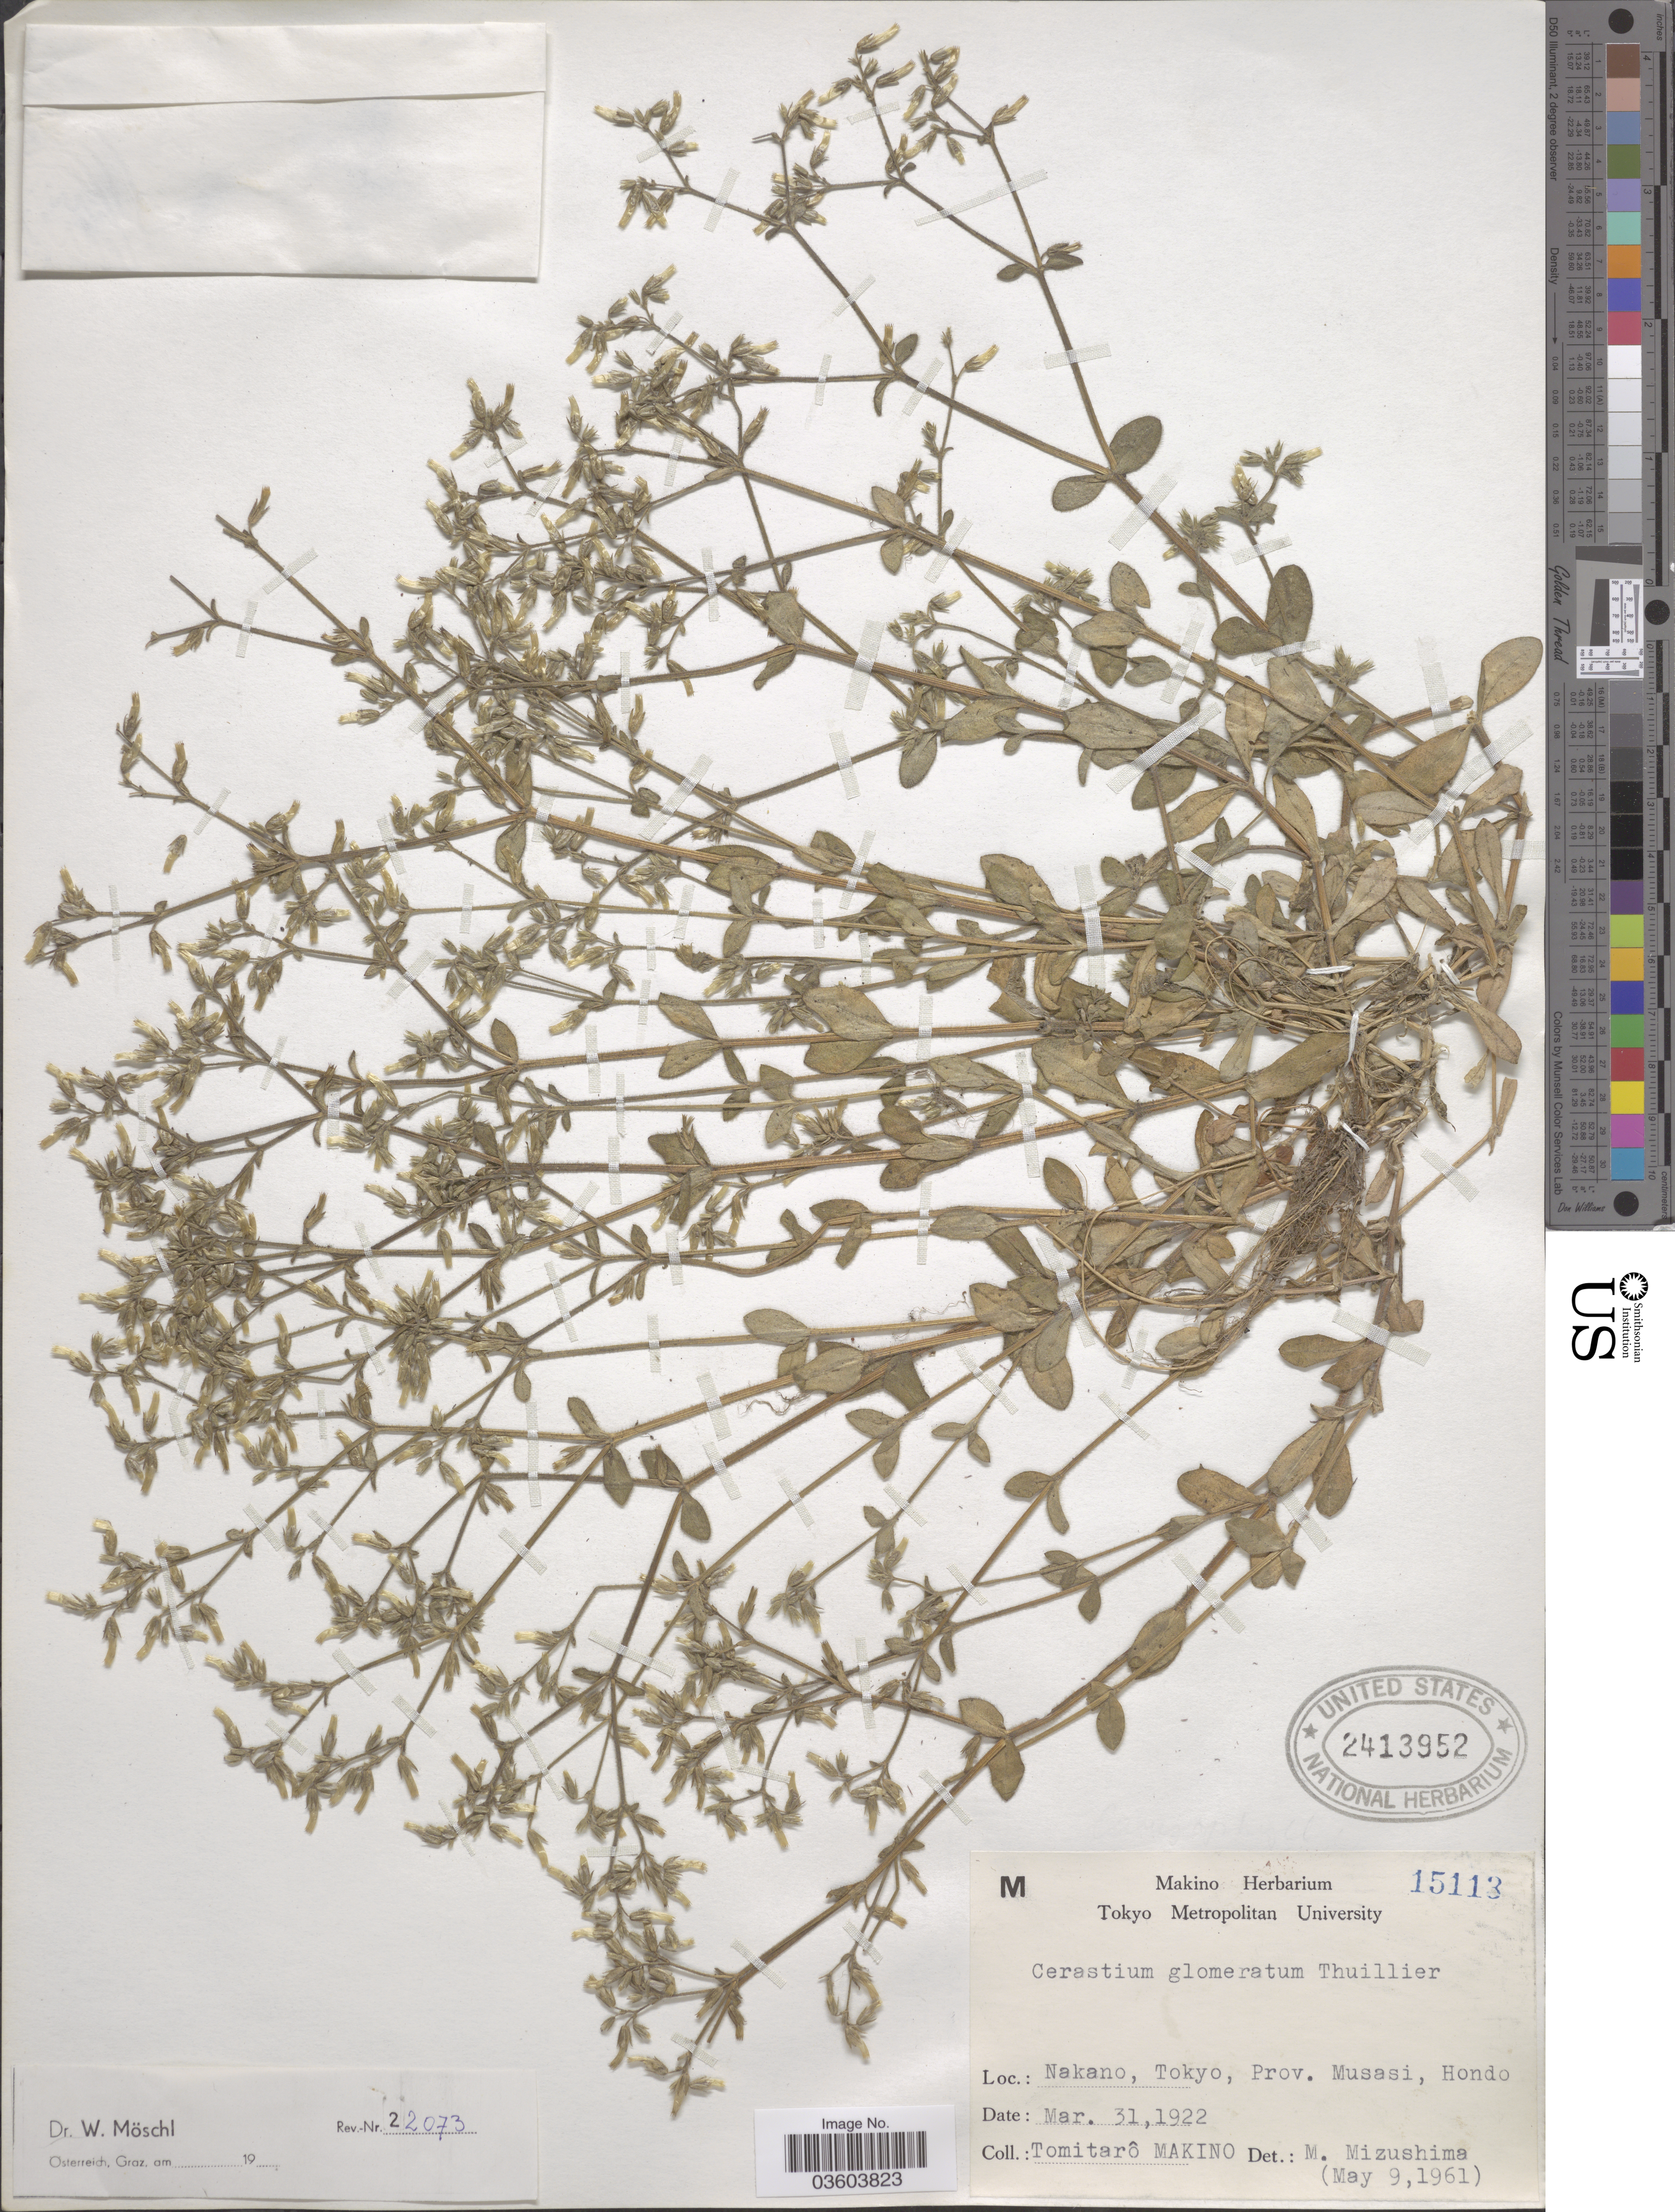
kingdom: Plantae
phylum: Tracheophyta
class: Magnoliopsida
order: Caryophyllales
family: Caryophyllaceae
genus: Cerastium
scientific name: Cerastium glomeratum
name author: Thuill.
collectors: T. Makino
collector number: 15113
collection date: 1922-05-31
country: Japan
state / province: Tokyo, Federal City of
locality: Nakano, Tokyo Prov., Musasi, Hondo.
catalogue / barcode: US 2413952